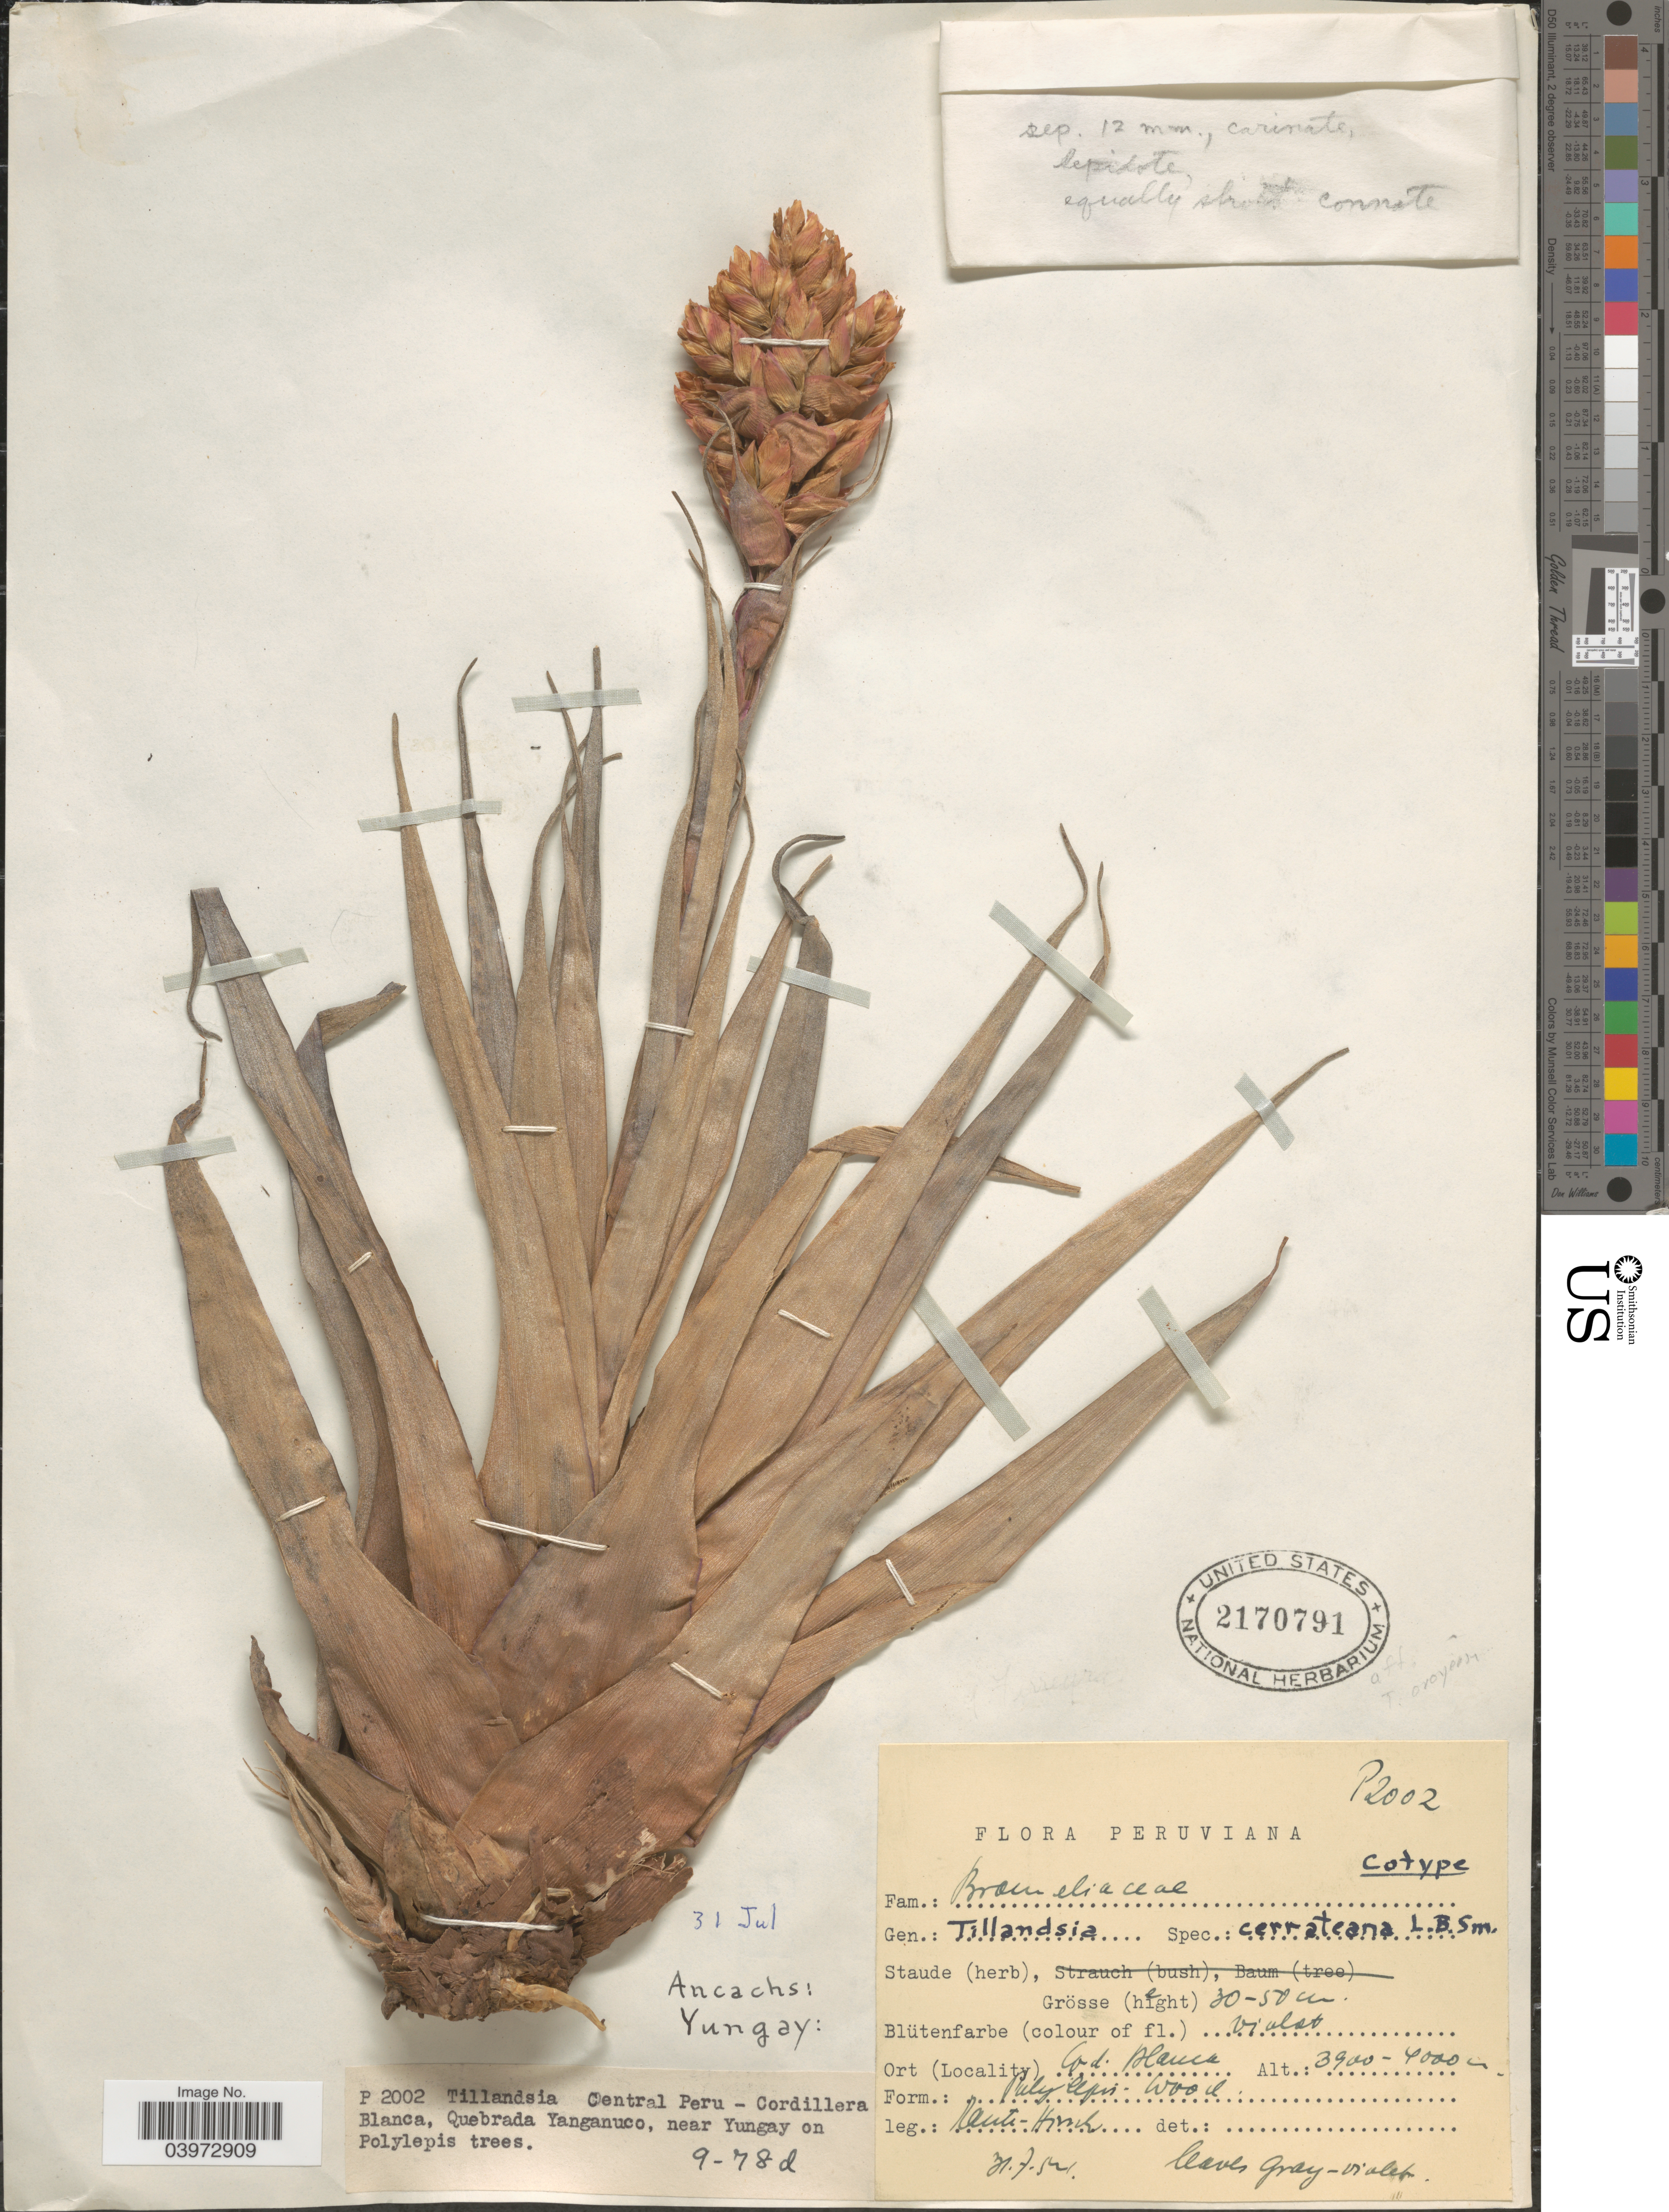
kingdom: Plantae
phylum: Tracheophyta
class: Liliopsida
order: Poales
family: Bromeliaceae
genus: Tillandsia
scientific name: Tillandsia cerrateana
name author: L.B. Sm.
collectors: -. Rauh & Hirsch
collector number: P2002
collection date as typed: Transcribed d/m/y: 31/7/54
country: Peru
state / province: Ancash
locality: Ancash: Yungay. Central Peru - Cordillera Blanca, Quebrada Yanganuco, near Yungay.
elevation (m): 3900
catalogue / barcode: US 2170791